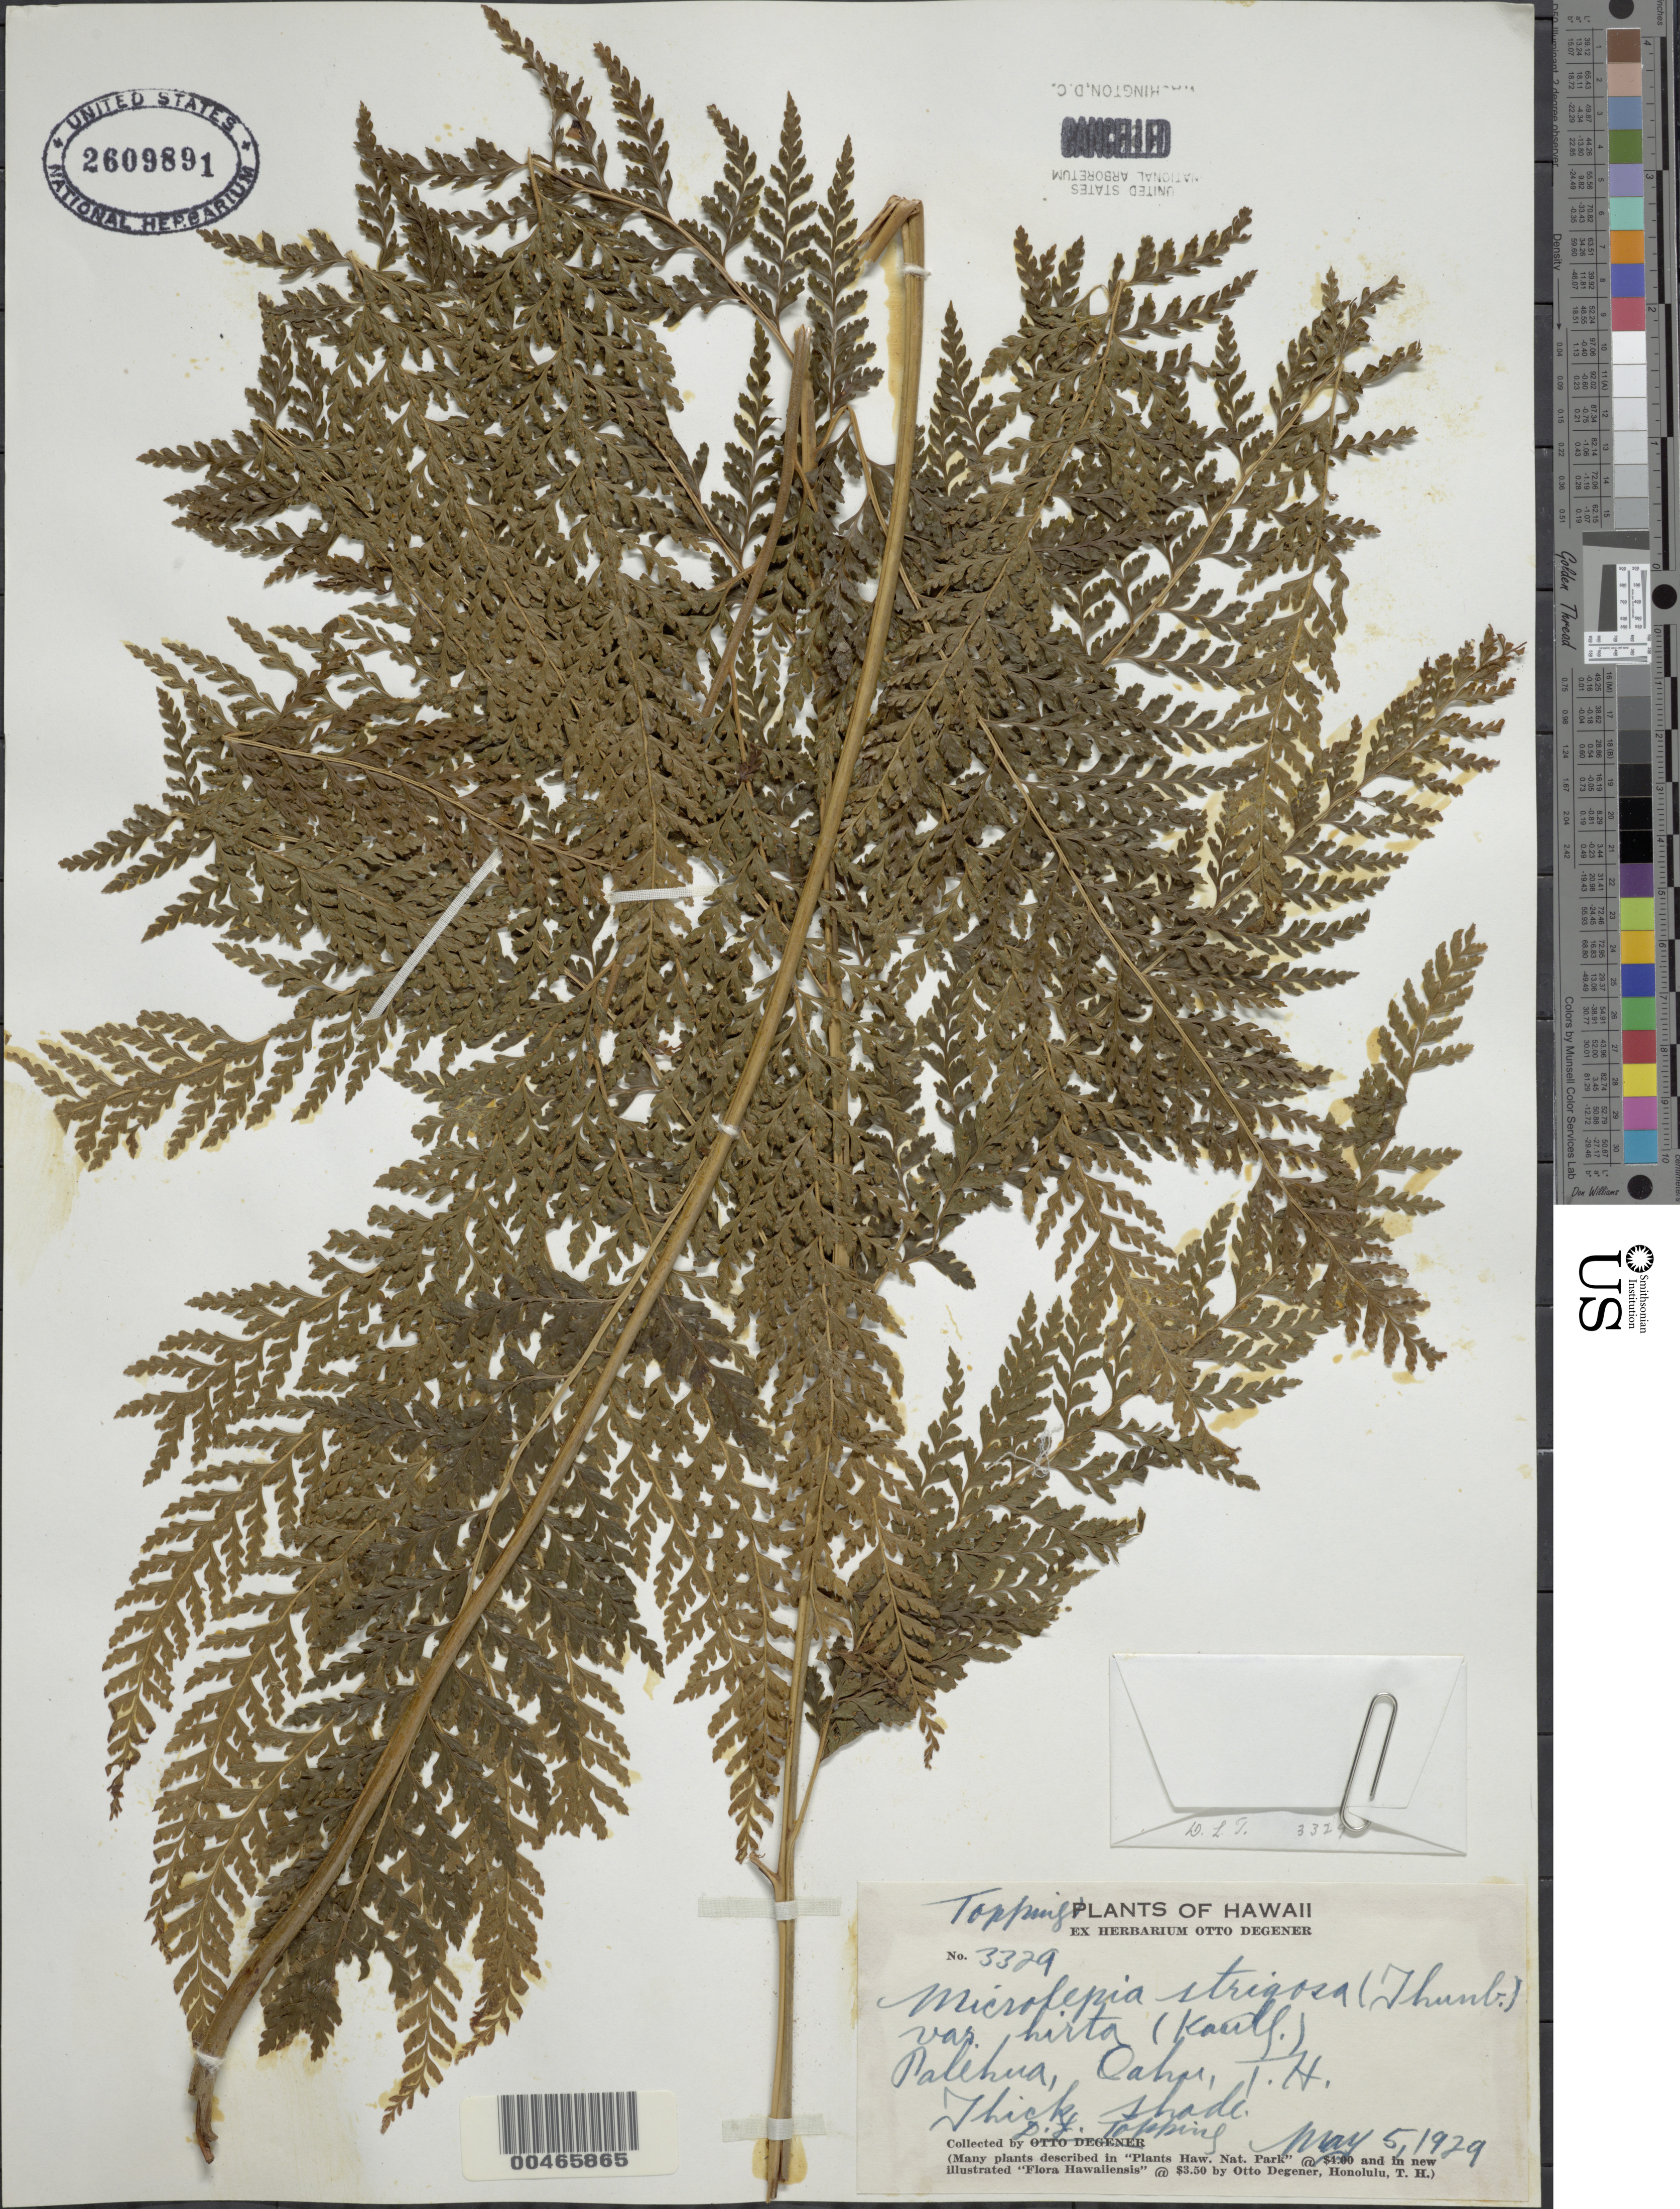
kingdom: Plantae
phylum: Tracheophyta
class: Polypodiopsida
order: Polypodiales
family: Dennstaedtiaceae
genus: Microlepia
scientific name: Microlepia speluncae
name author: (L.) T. Moore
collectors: D. L. Topping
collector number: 3329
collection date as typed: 5 May 1929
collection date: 1929-05-05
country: United States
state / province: Hawaii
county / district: Honolulu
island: Oahu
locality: Palehua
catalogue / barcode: US 2609891